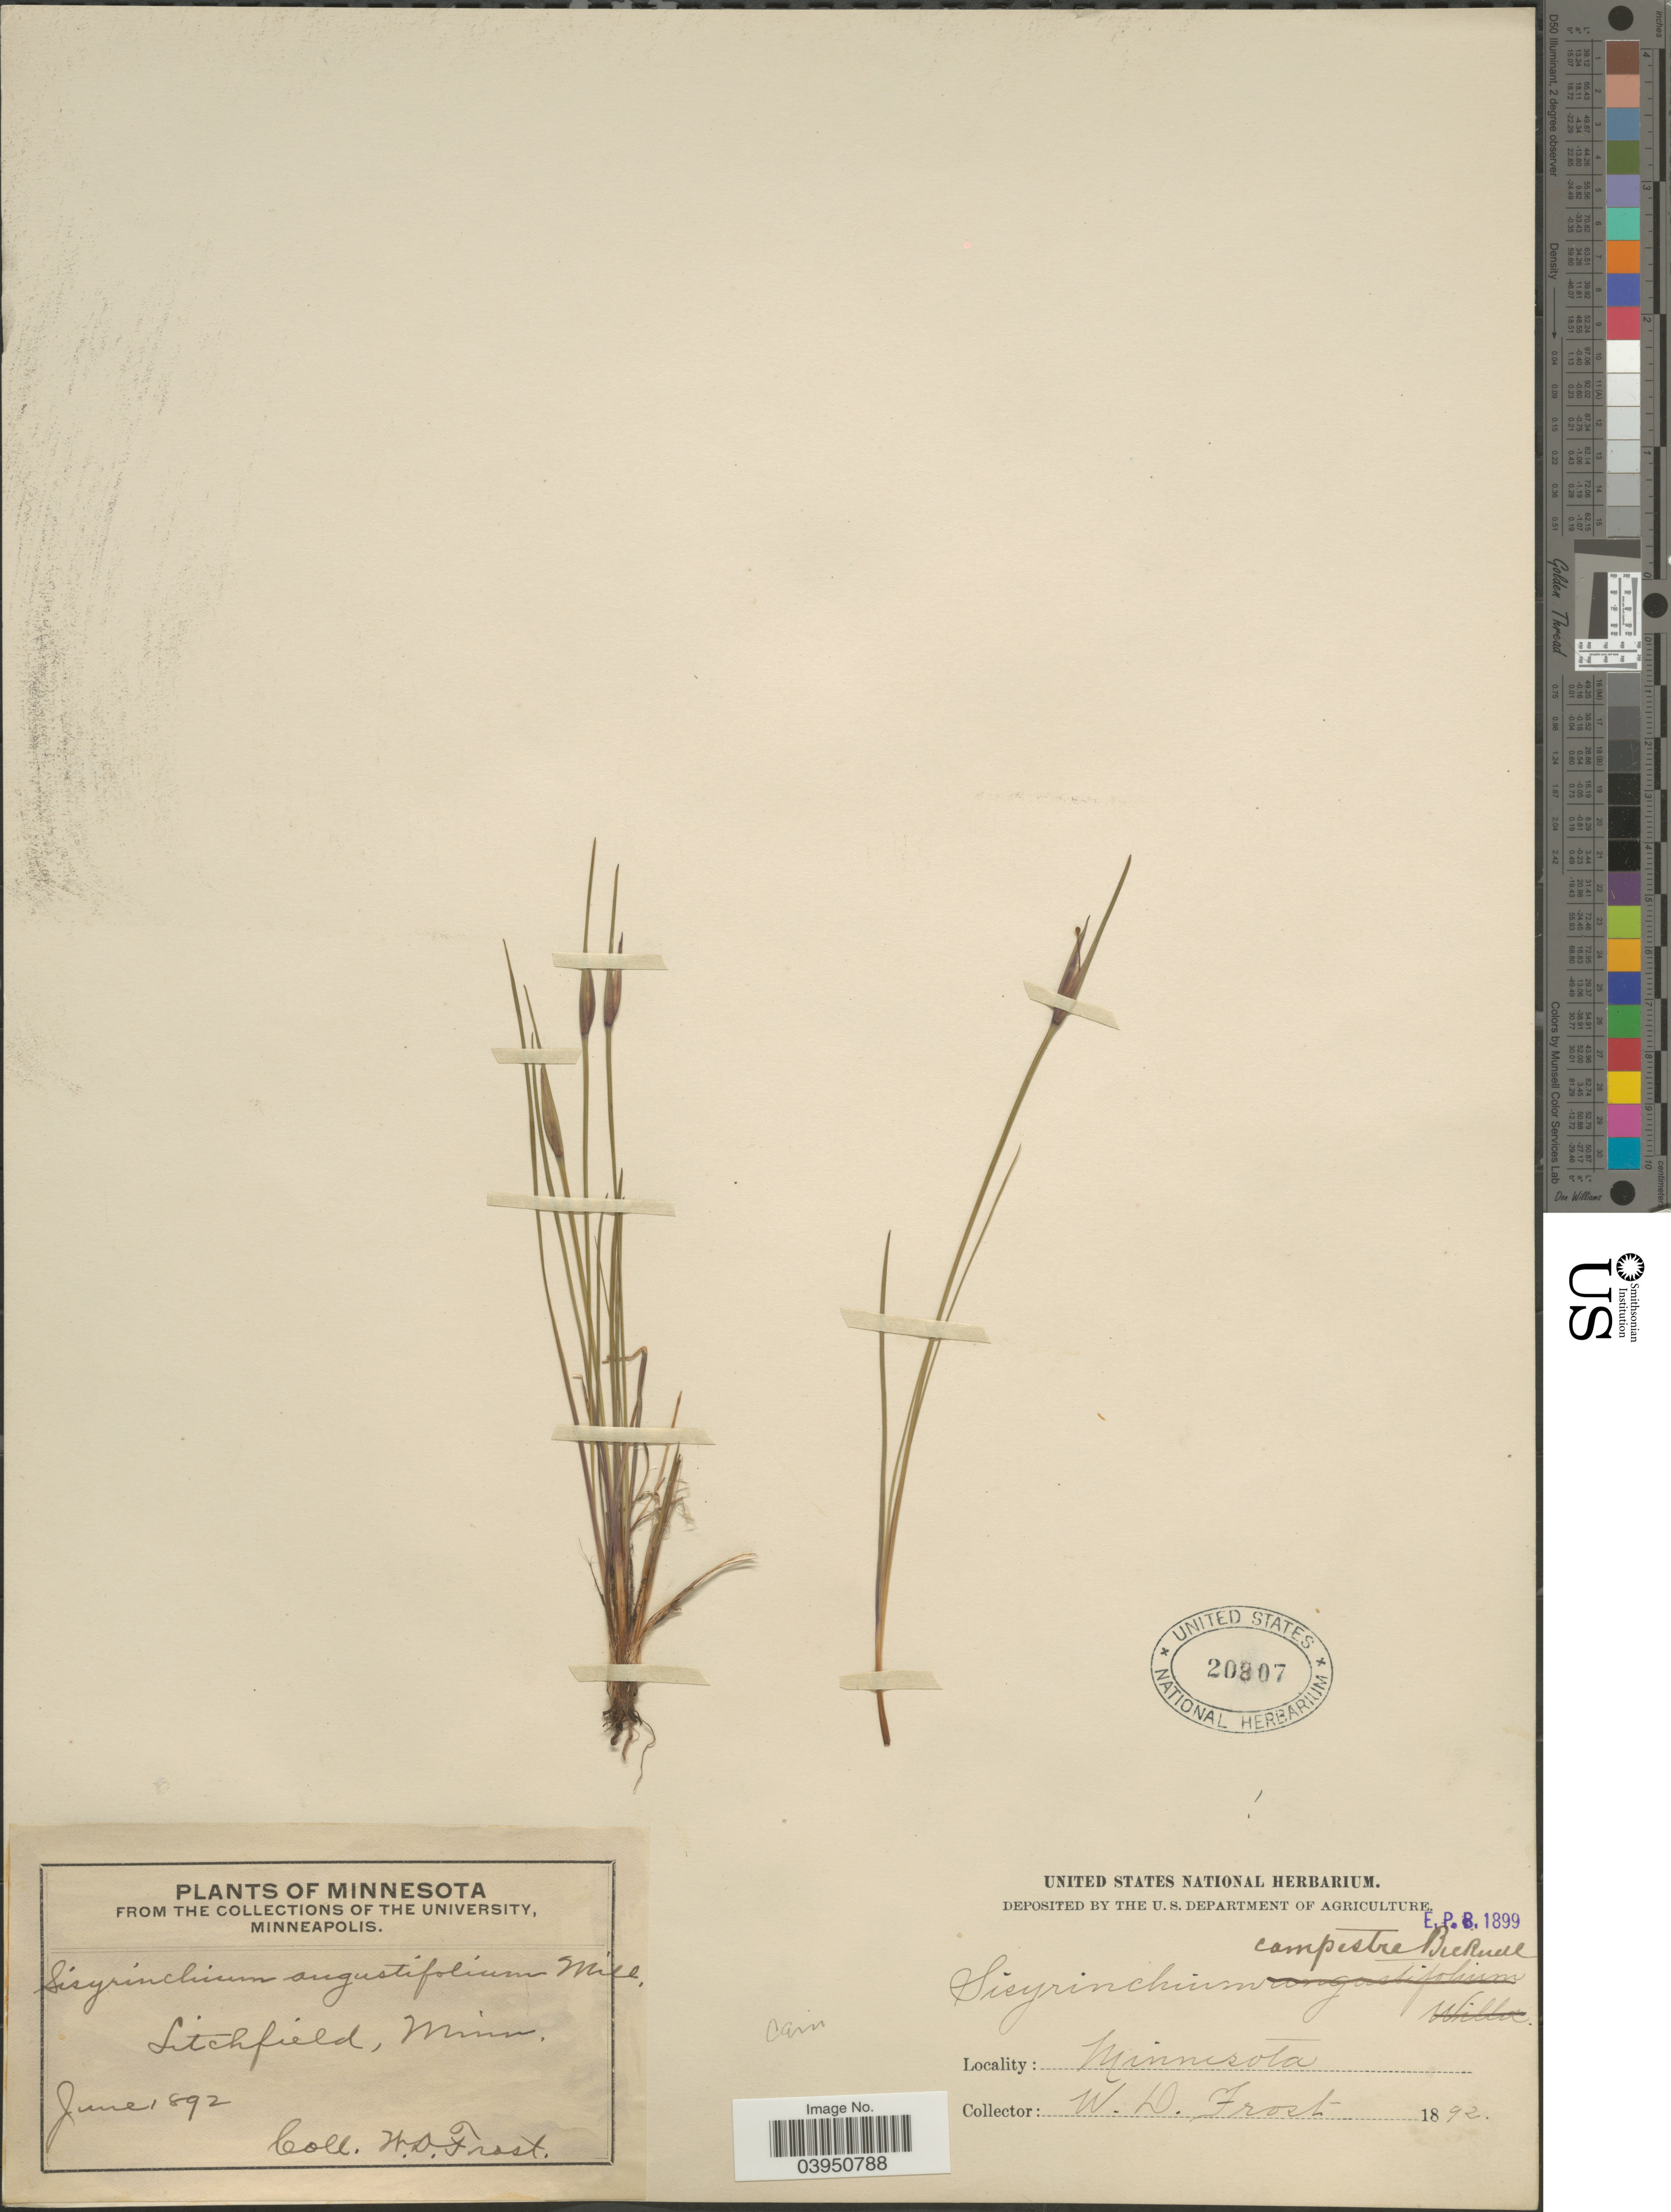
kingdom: Plantae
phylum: Tracheophyta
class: Liliopsida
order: Asparagales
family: Iridaceae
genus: Sisyrinchium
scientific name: Sisyrinchium campestre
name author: E.P. Bicknell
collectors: W. Frost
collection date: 1892-06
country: United States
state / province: Minnesota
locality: Litchfield.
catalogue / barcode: US 20807